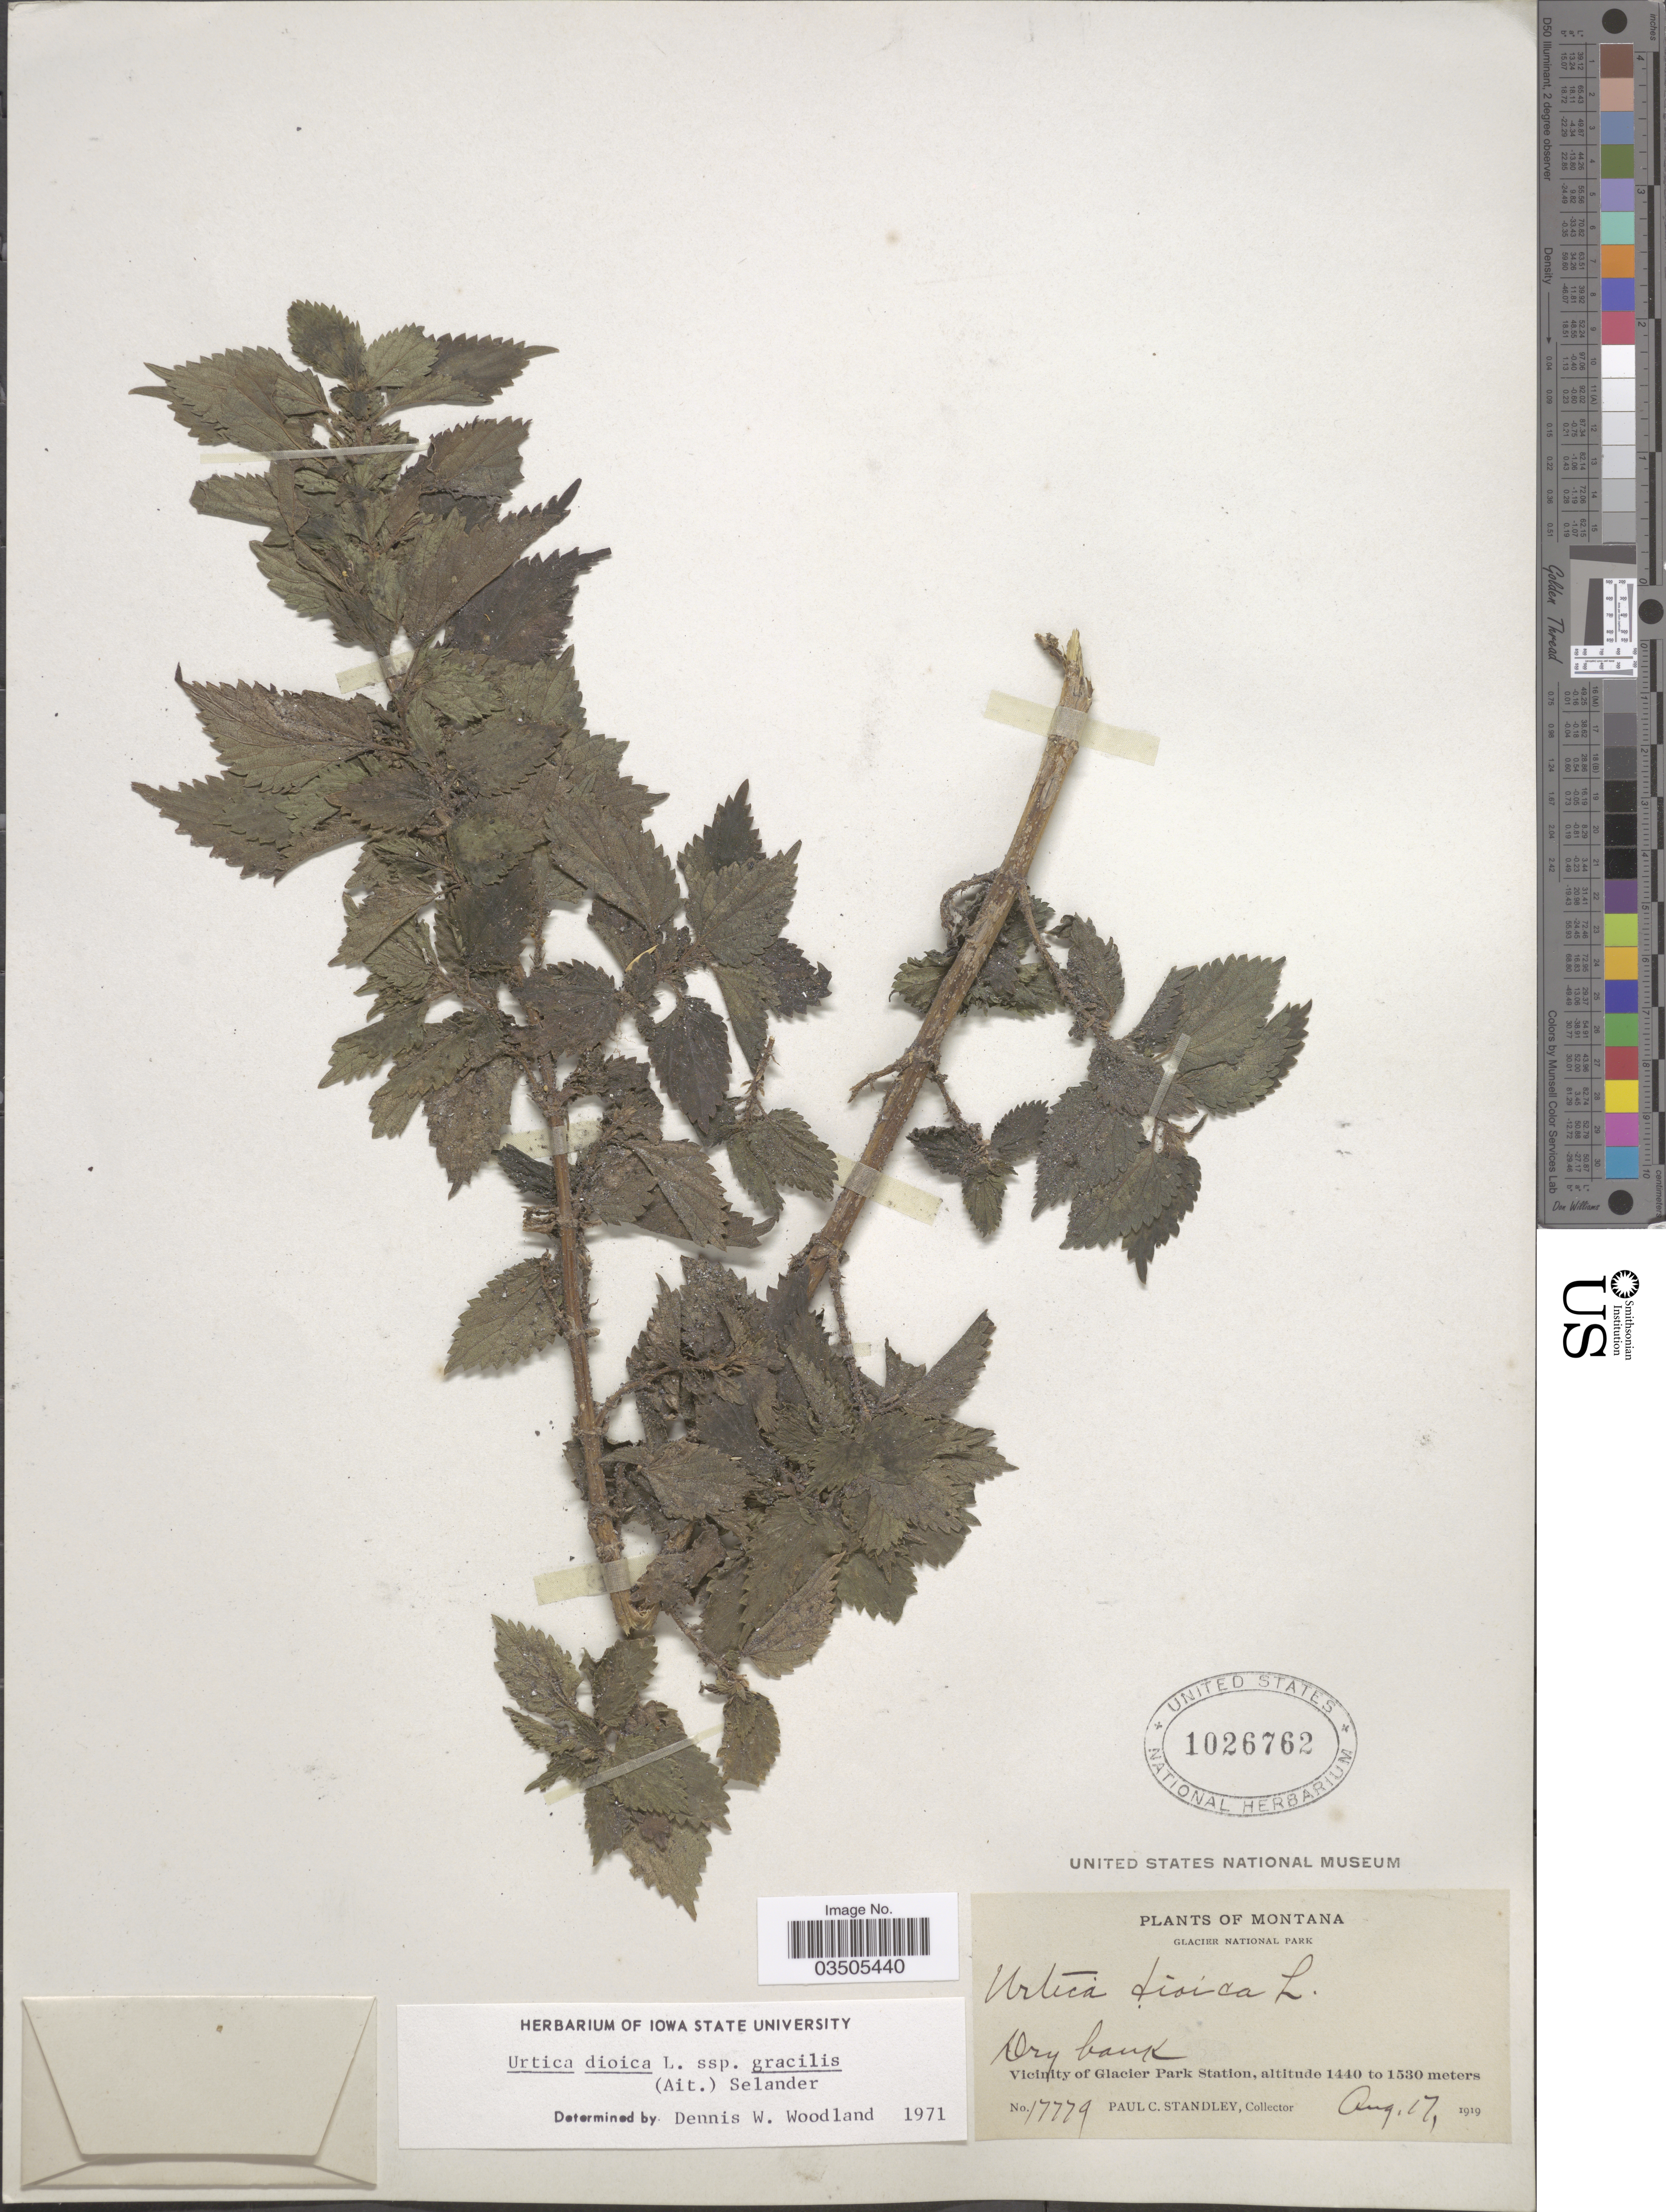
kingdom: Plantae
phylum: Tracheophyta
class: Magnoliopsida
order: Rosales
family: Urticaceae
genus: Urtica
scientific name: Urtica dioica subsp. gracilis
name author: L.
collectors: P. C. Standley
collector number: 17779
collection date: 1919-08-17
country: United States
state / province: Montana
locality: Glacier National Park. Vicinity of Glacier Park Station.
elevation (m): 1440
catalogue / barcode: US 1026762